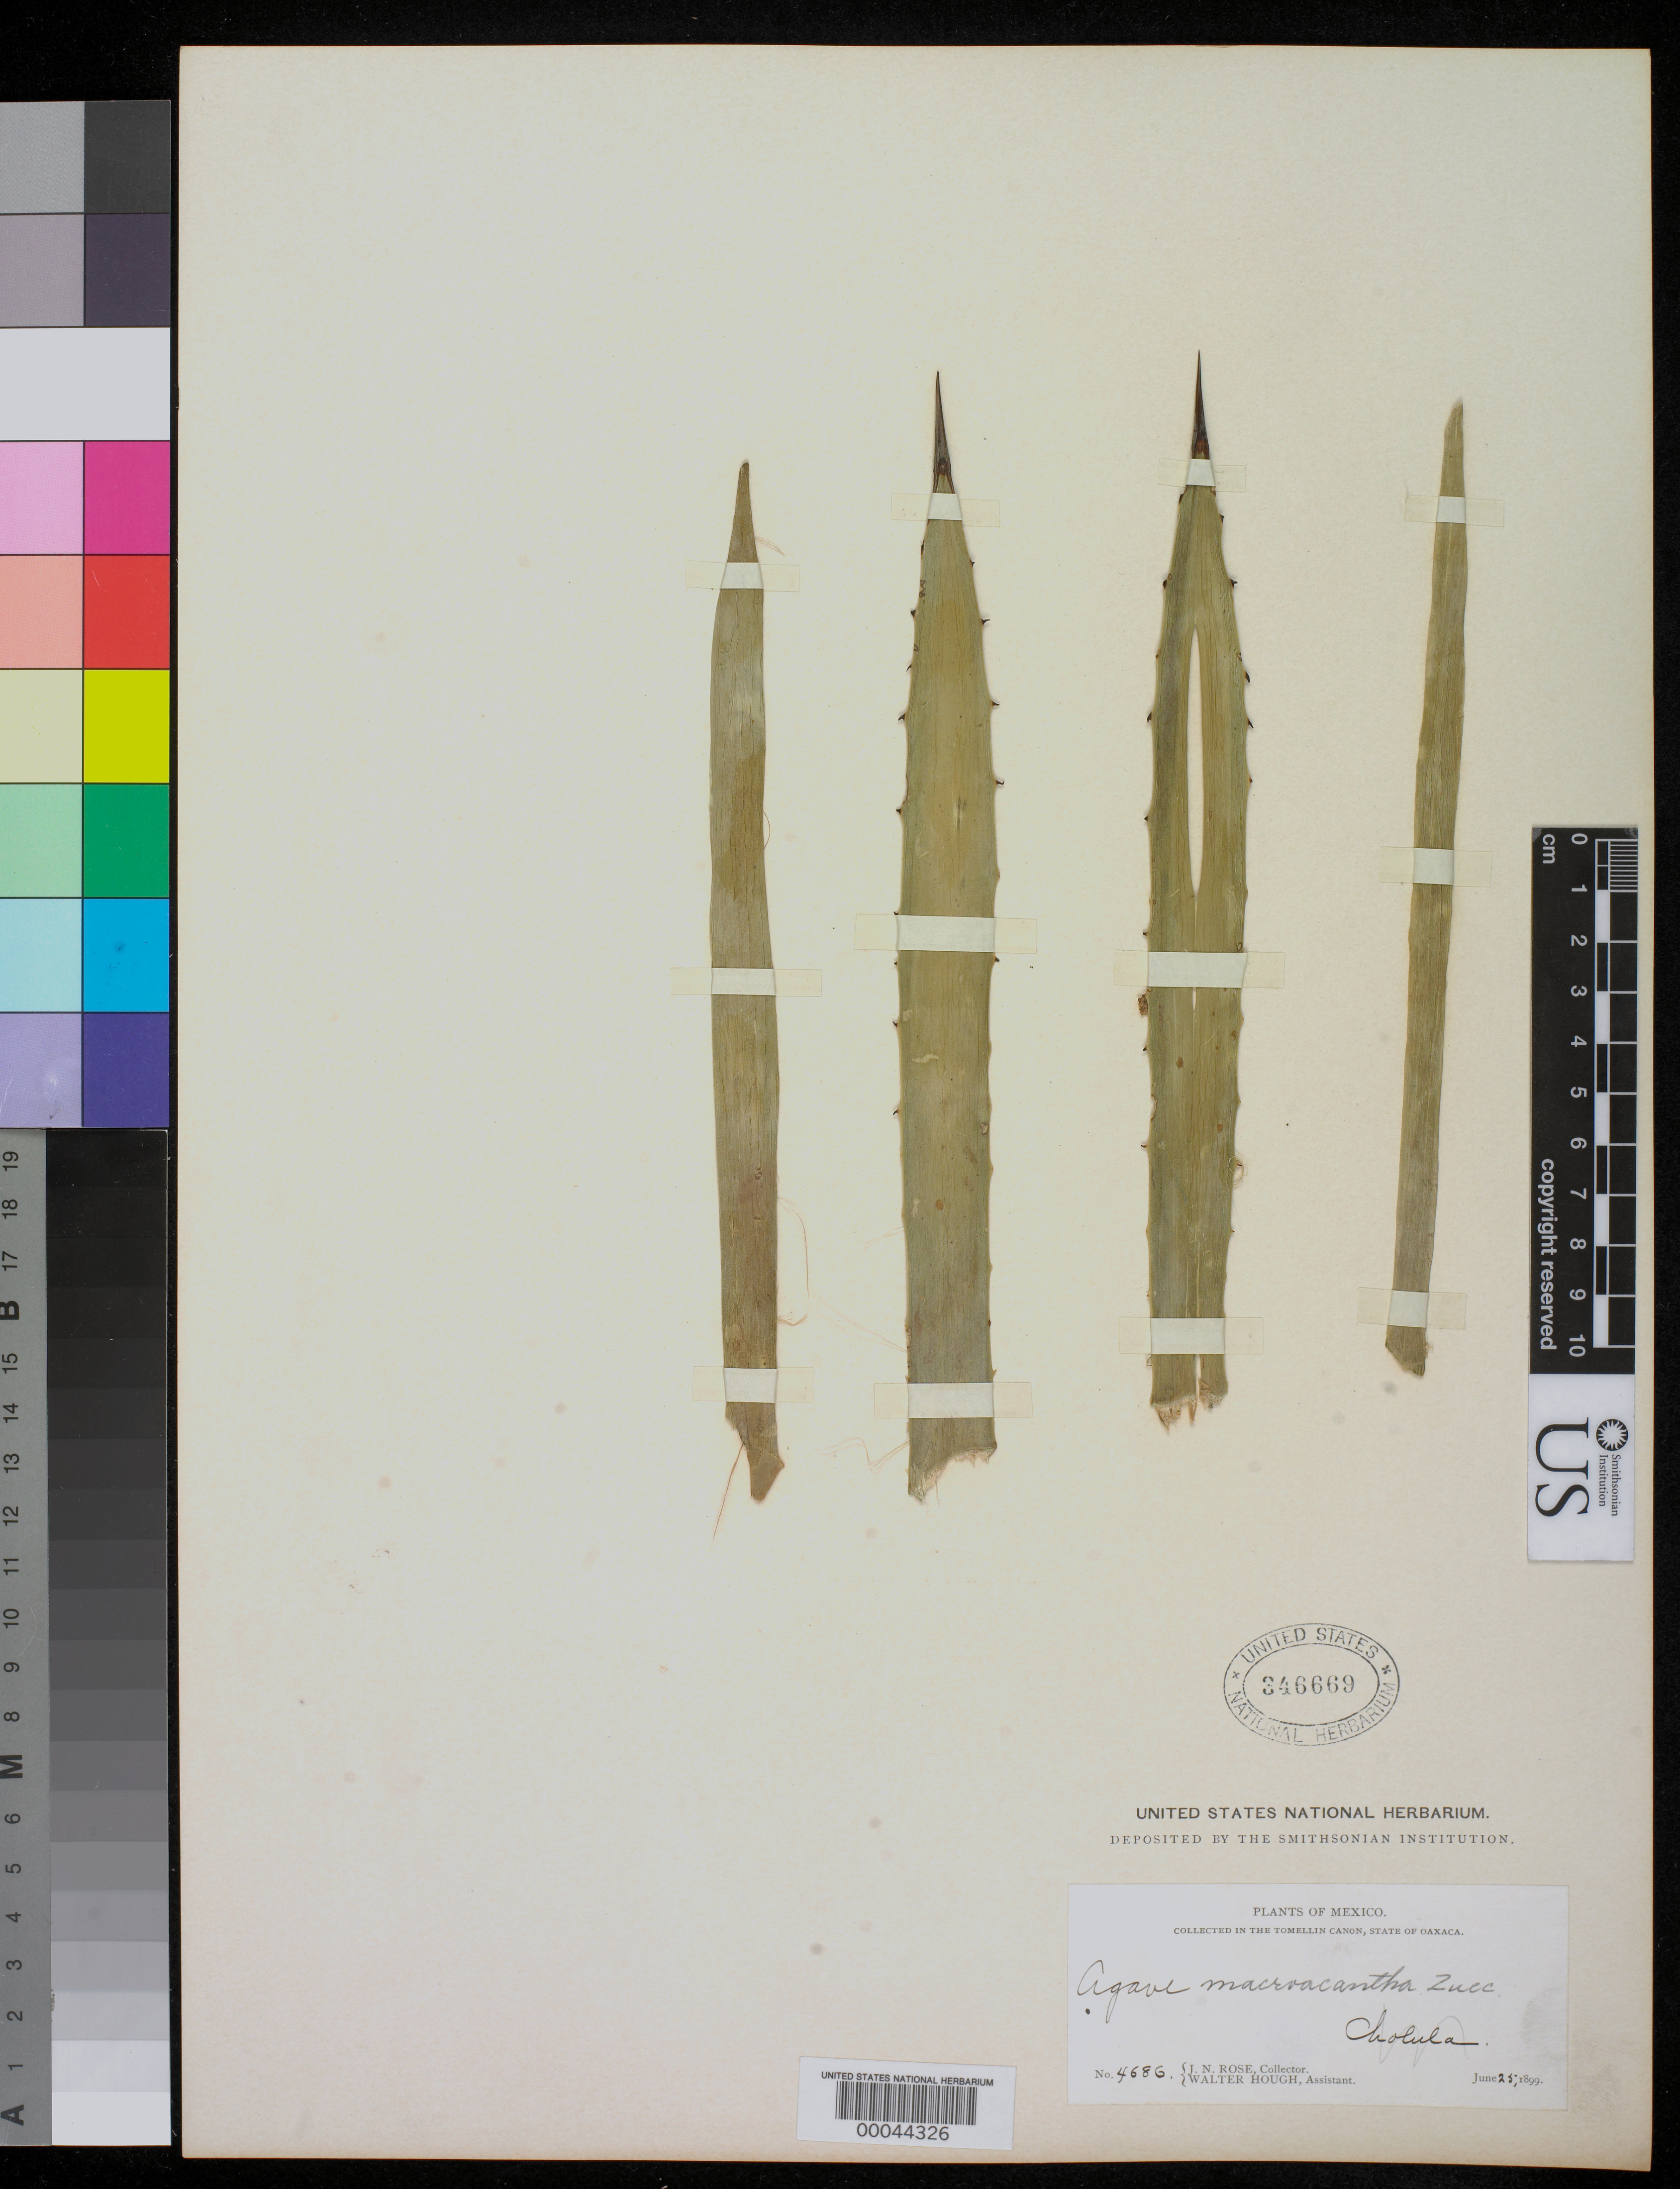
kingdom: Plantae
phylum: Tracheophyta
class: Liliopsida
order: Asparagales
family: Asparagaceae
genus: Agave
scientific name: Agave macroacantha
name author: Zucc.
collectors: J. N. Rose & W. Hough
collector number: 4686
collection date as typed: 25 Jun 1899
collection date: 1899-06-25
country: Mexico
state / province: Oaxaca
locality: Tomellin canyon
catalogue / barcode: US 346669